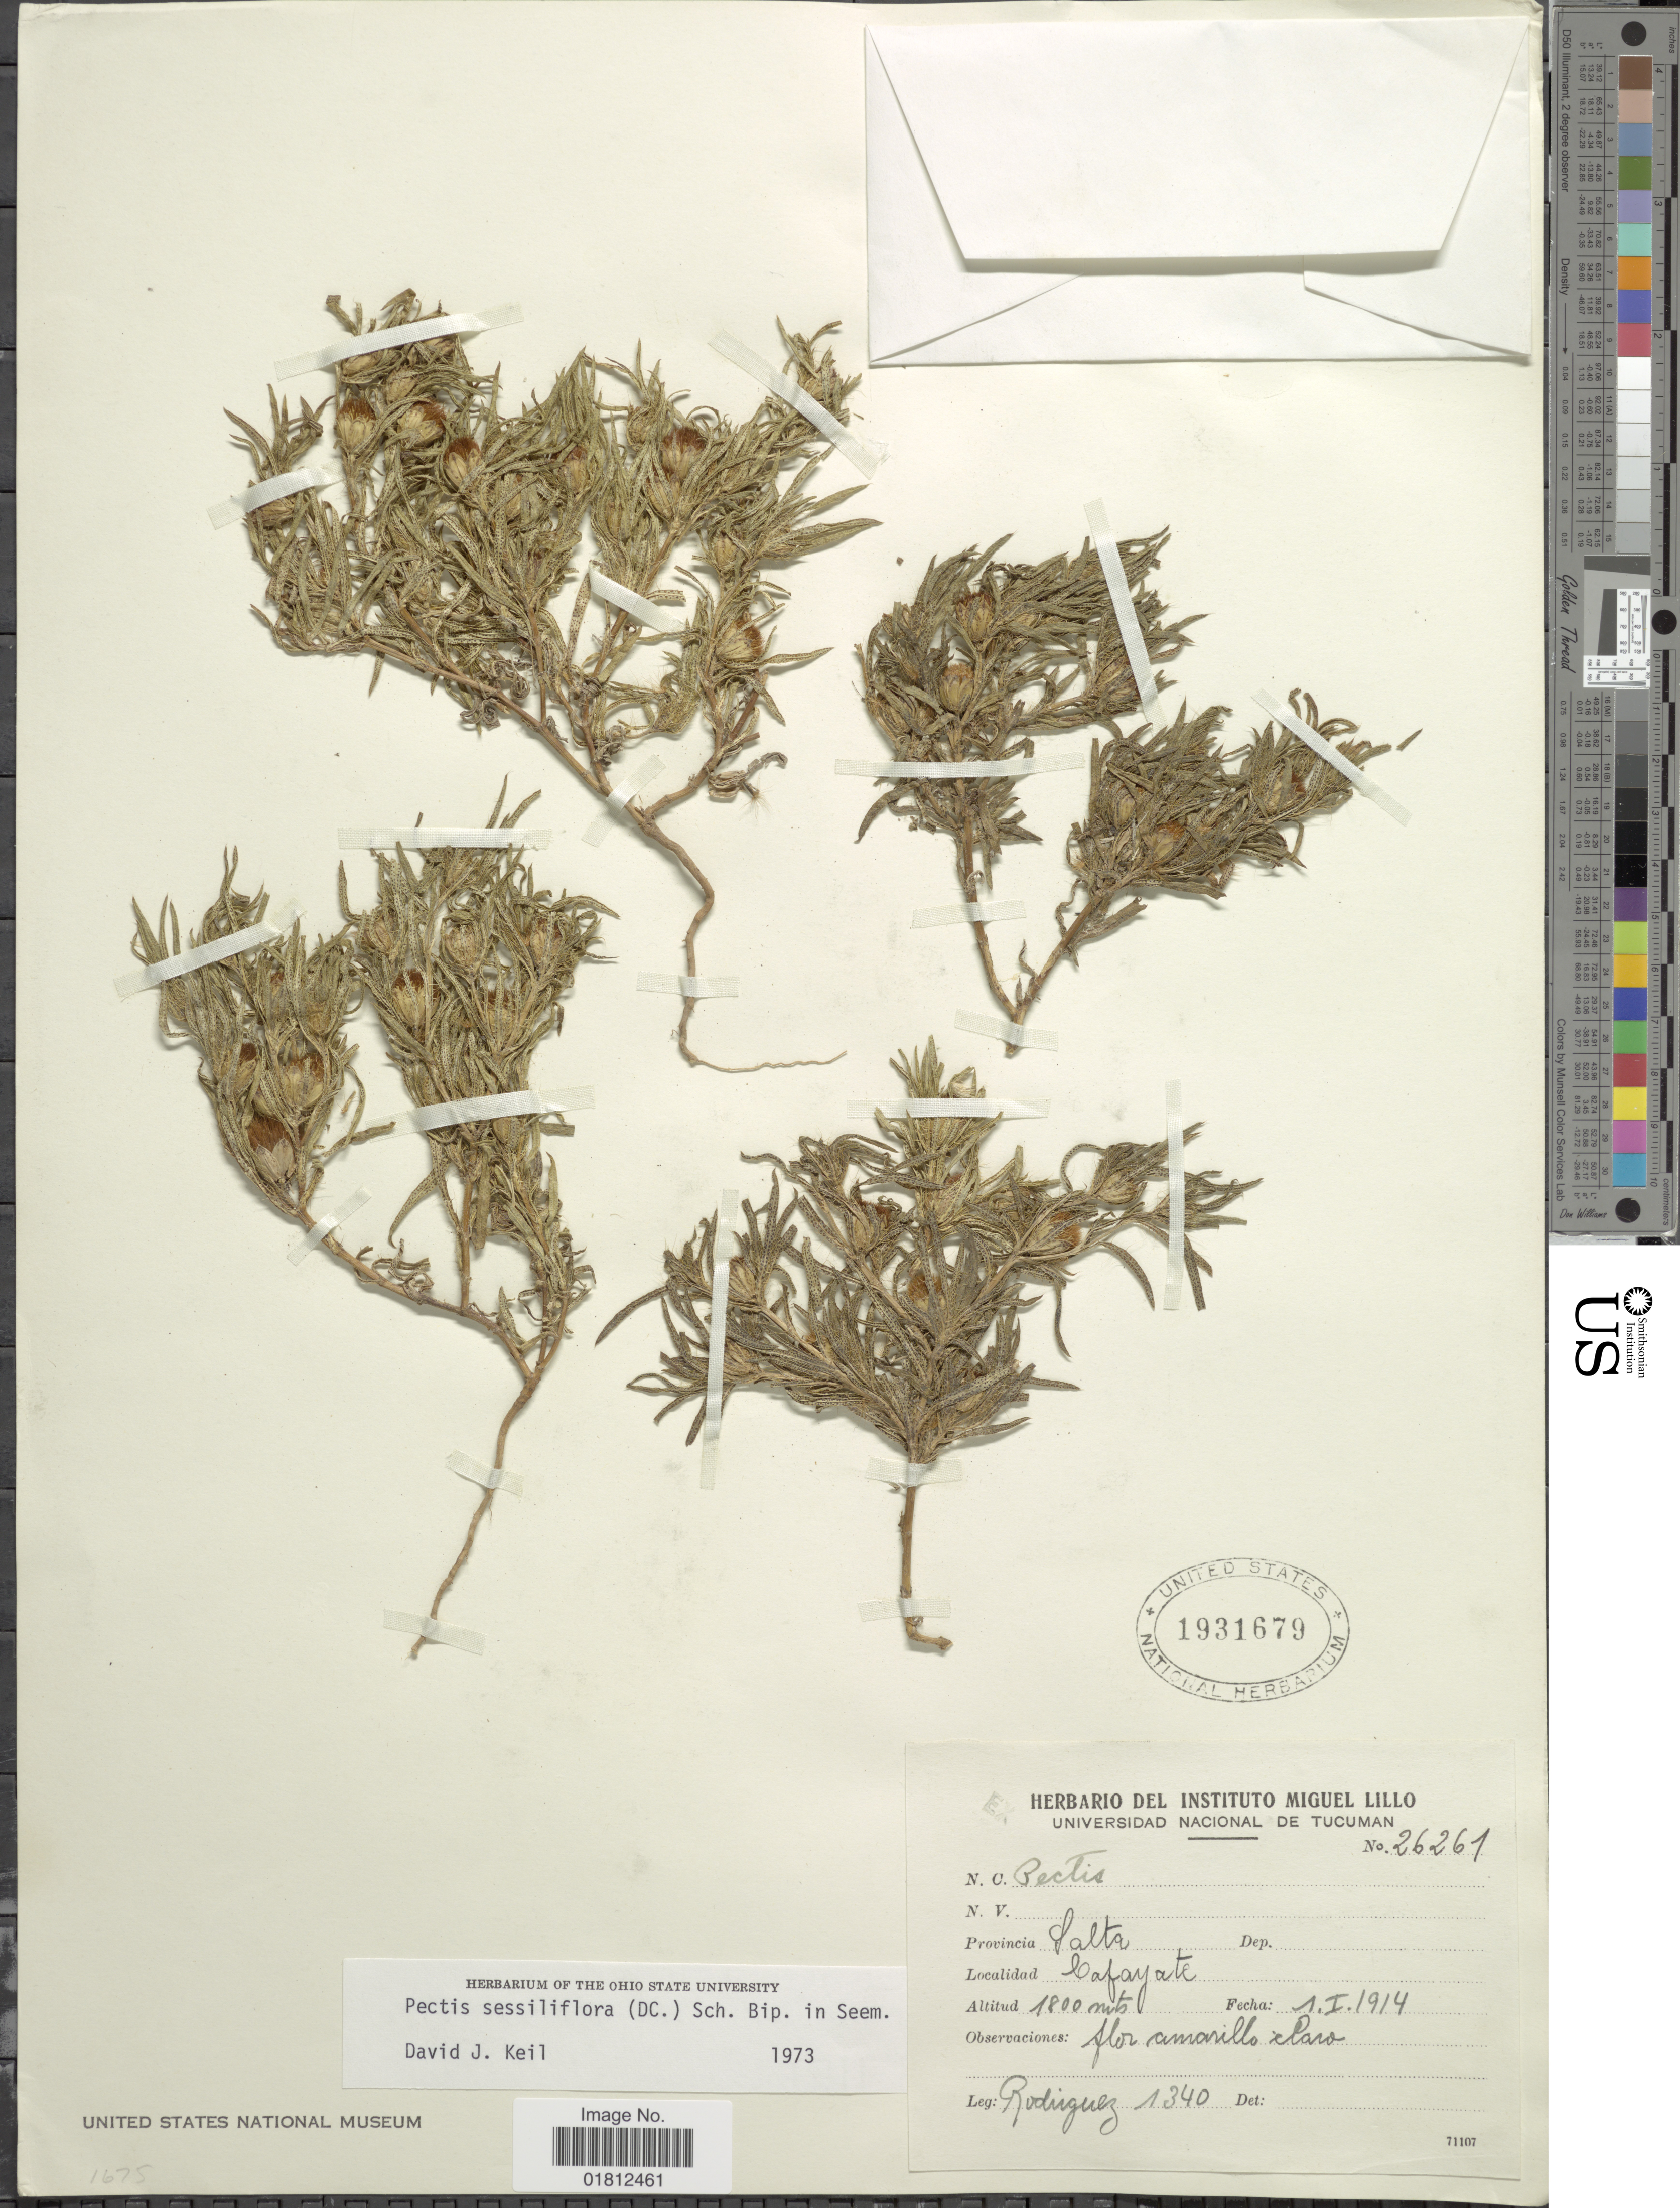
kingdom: Plantae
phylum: Tracheophyta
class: Magnoliopsida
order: Asterales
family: Asteraceae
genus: Pectis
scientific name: Pectis sessiliflora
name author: (Less.) Sch. Bip.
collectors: C. Rodriguez-A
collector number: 1340/26261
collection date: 1914-01-01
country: Argentina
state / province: Salta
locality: Cafayate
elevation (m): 1800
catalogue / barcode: US 1931679